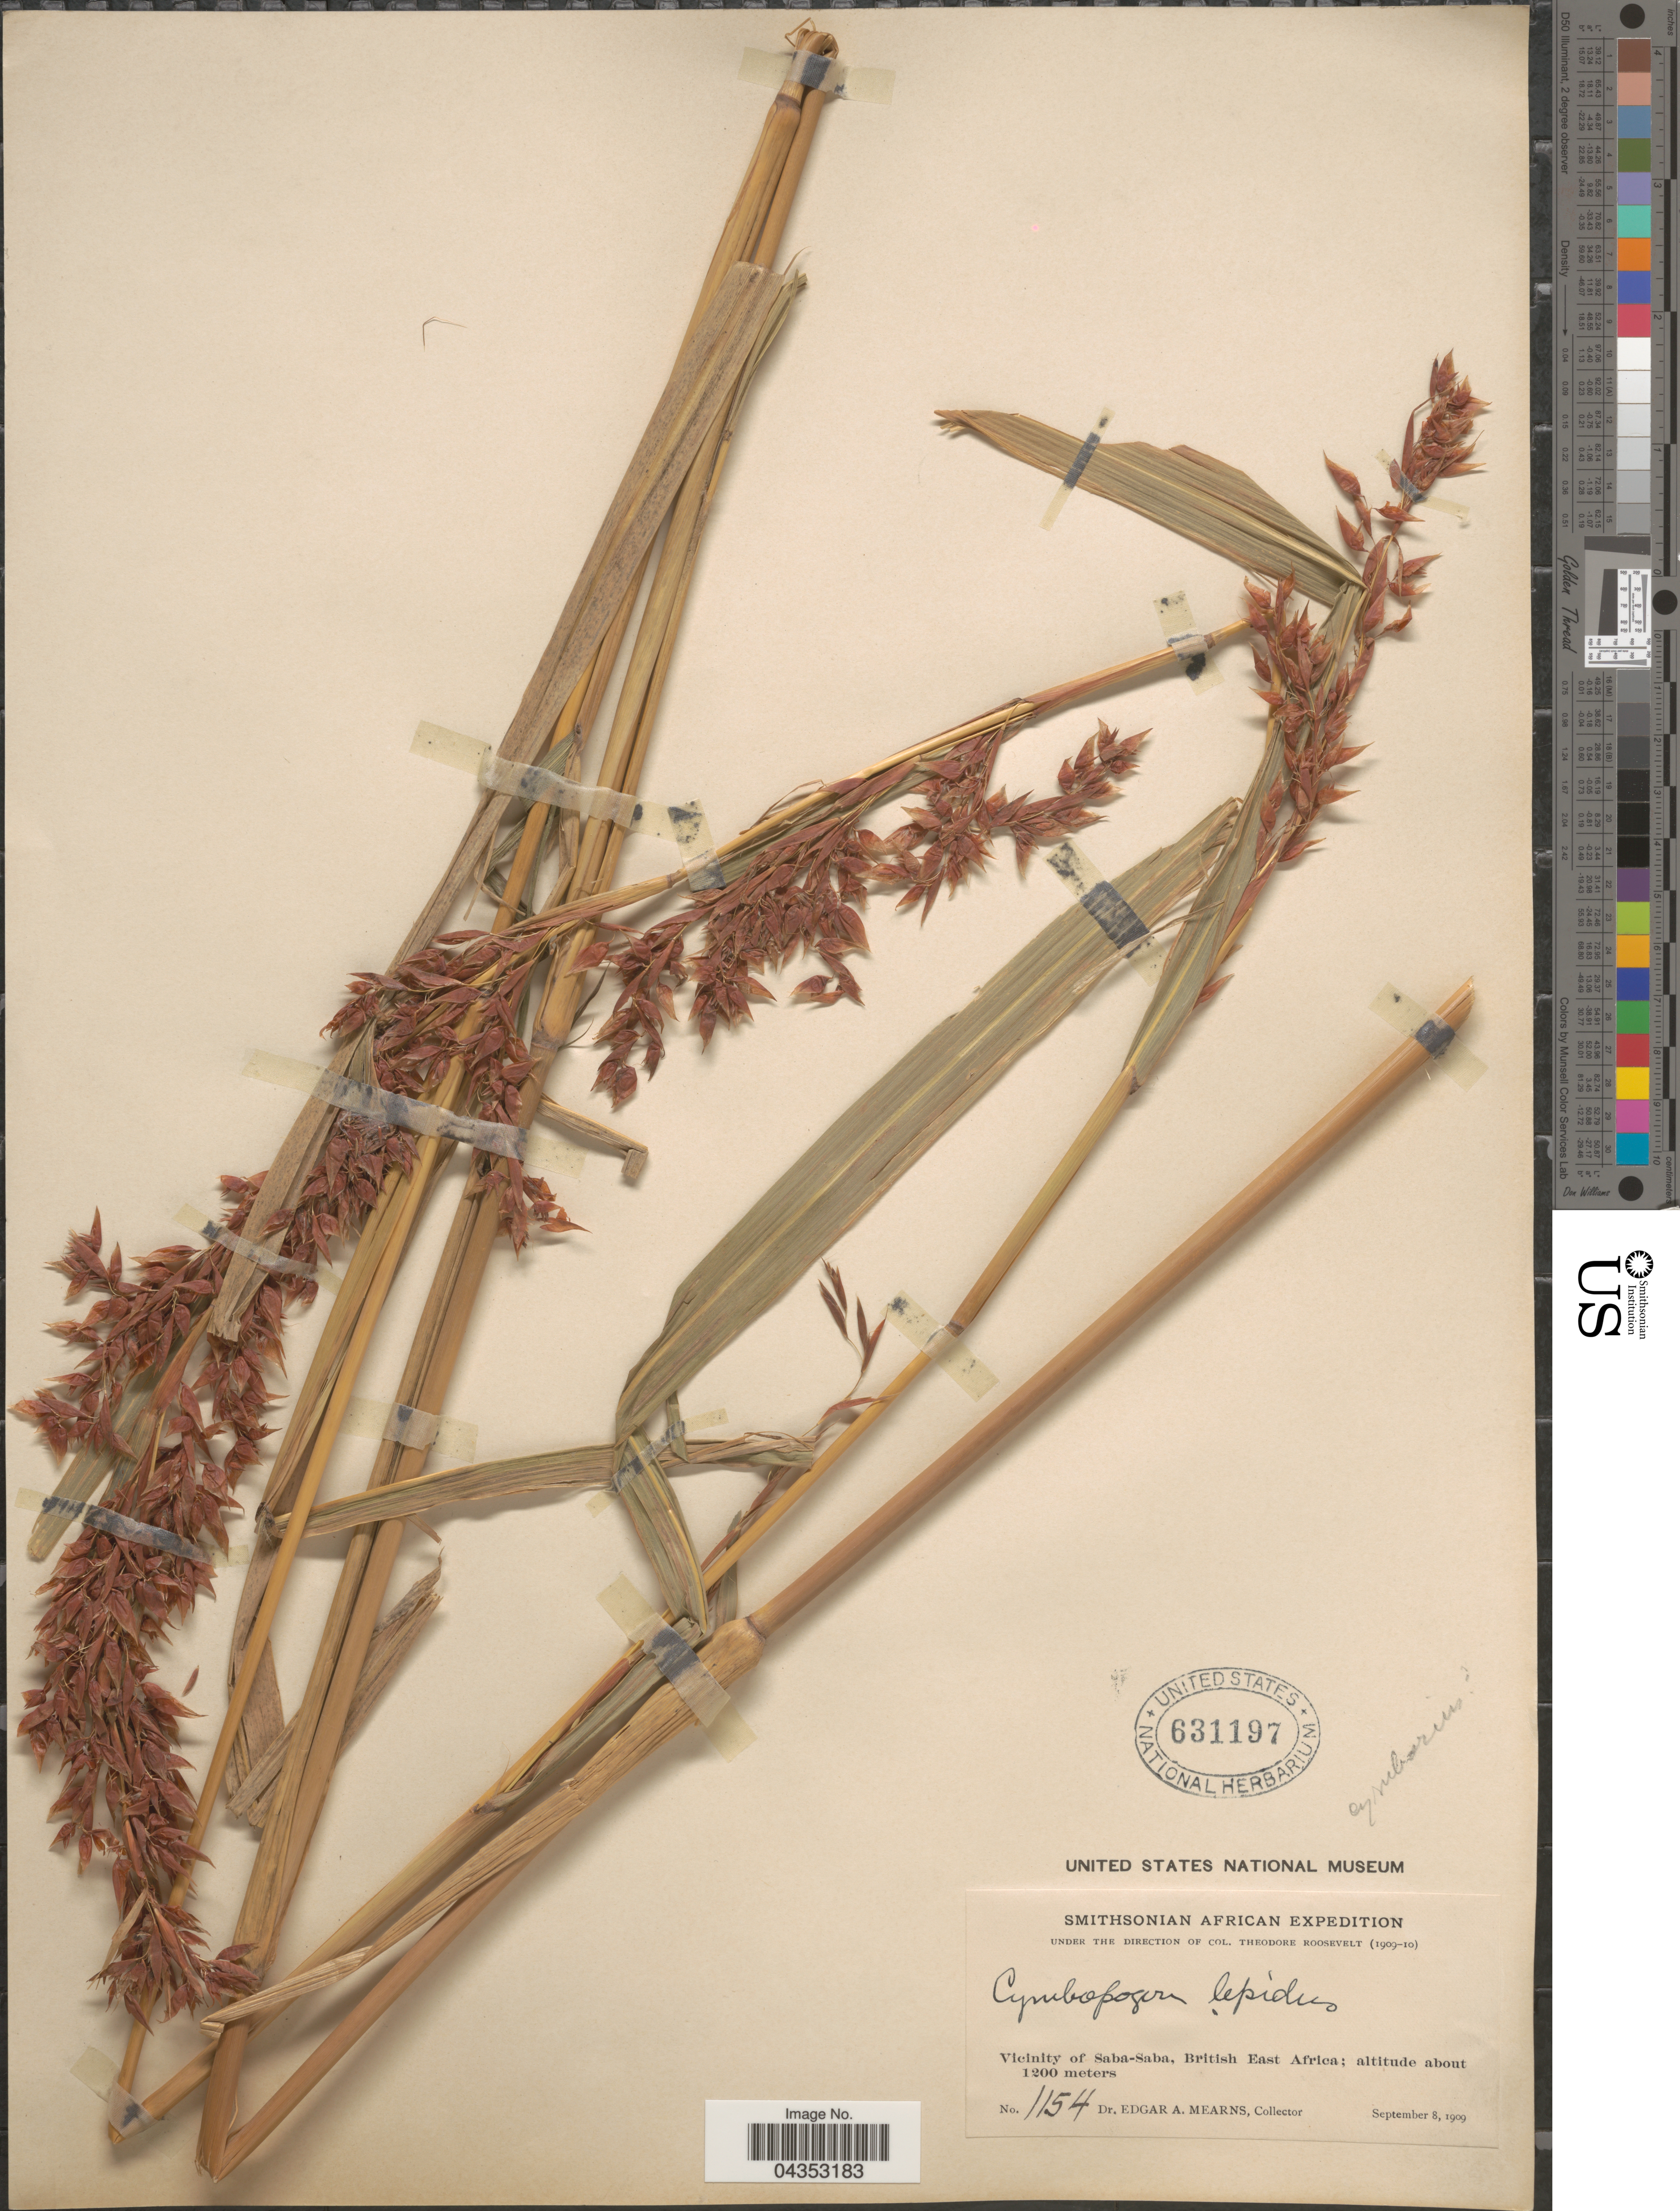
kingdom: Plantae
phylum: Tracheophyta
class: Liliopsida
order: Poales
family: Poaceae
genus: Hyparrhenia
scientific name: Hyparrhenia cymbaria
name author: (L.) Stapf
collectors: E. A. Mearns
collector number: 1154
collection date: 1909-09-08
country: Kenya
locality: Smithsonian African Expedition. Vicinity of Saba-Saba, British East Africa.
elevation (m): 1200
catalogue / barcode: US 631197